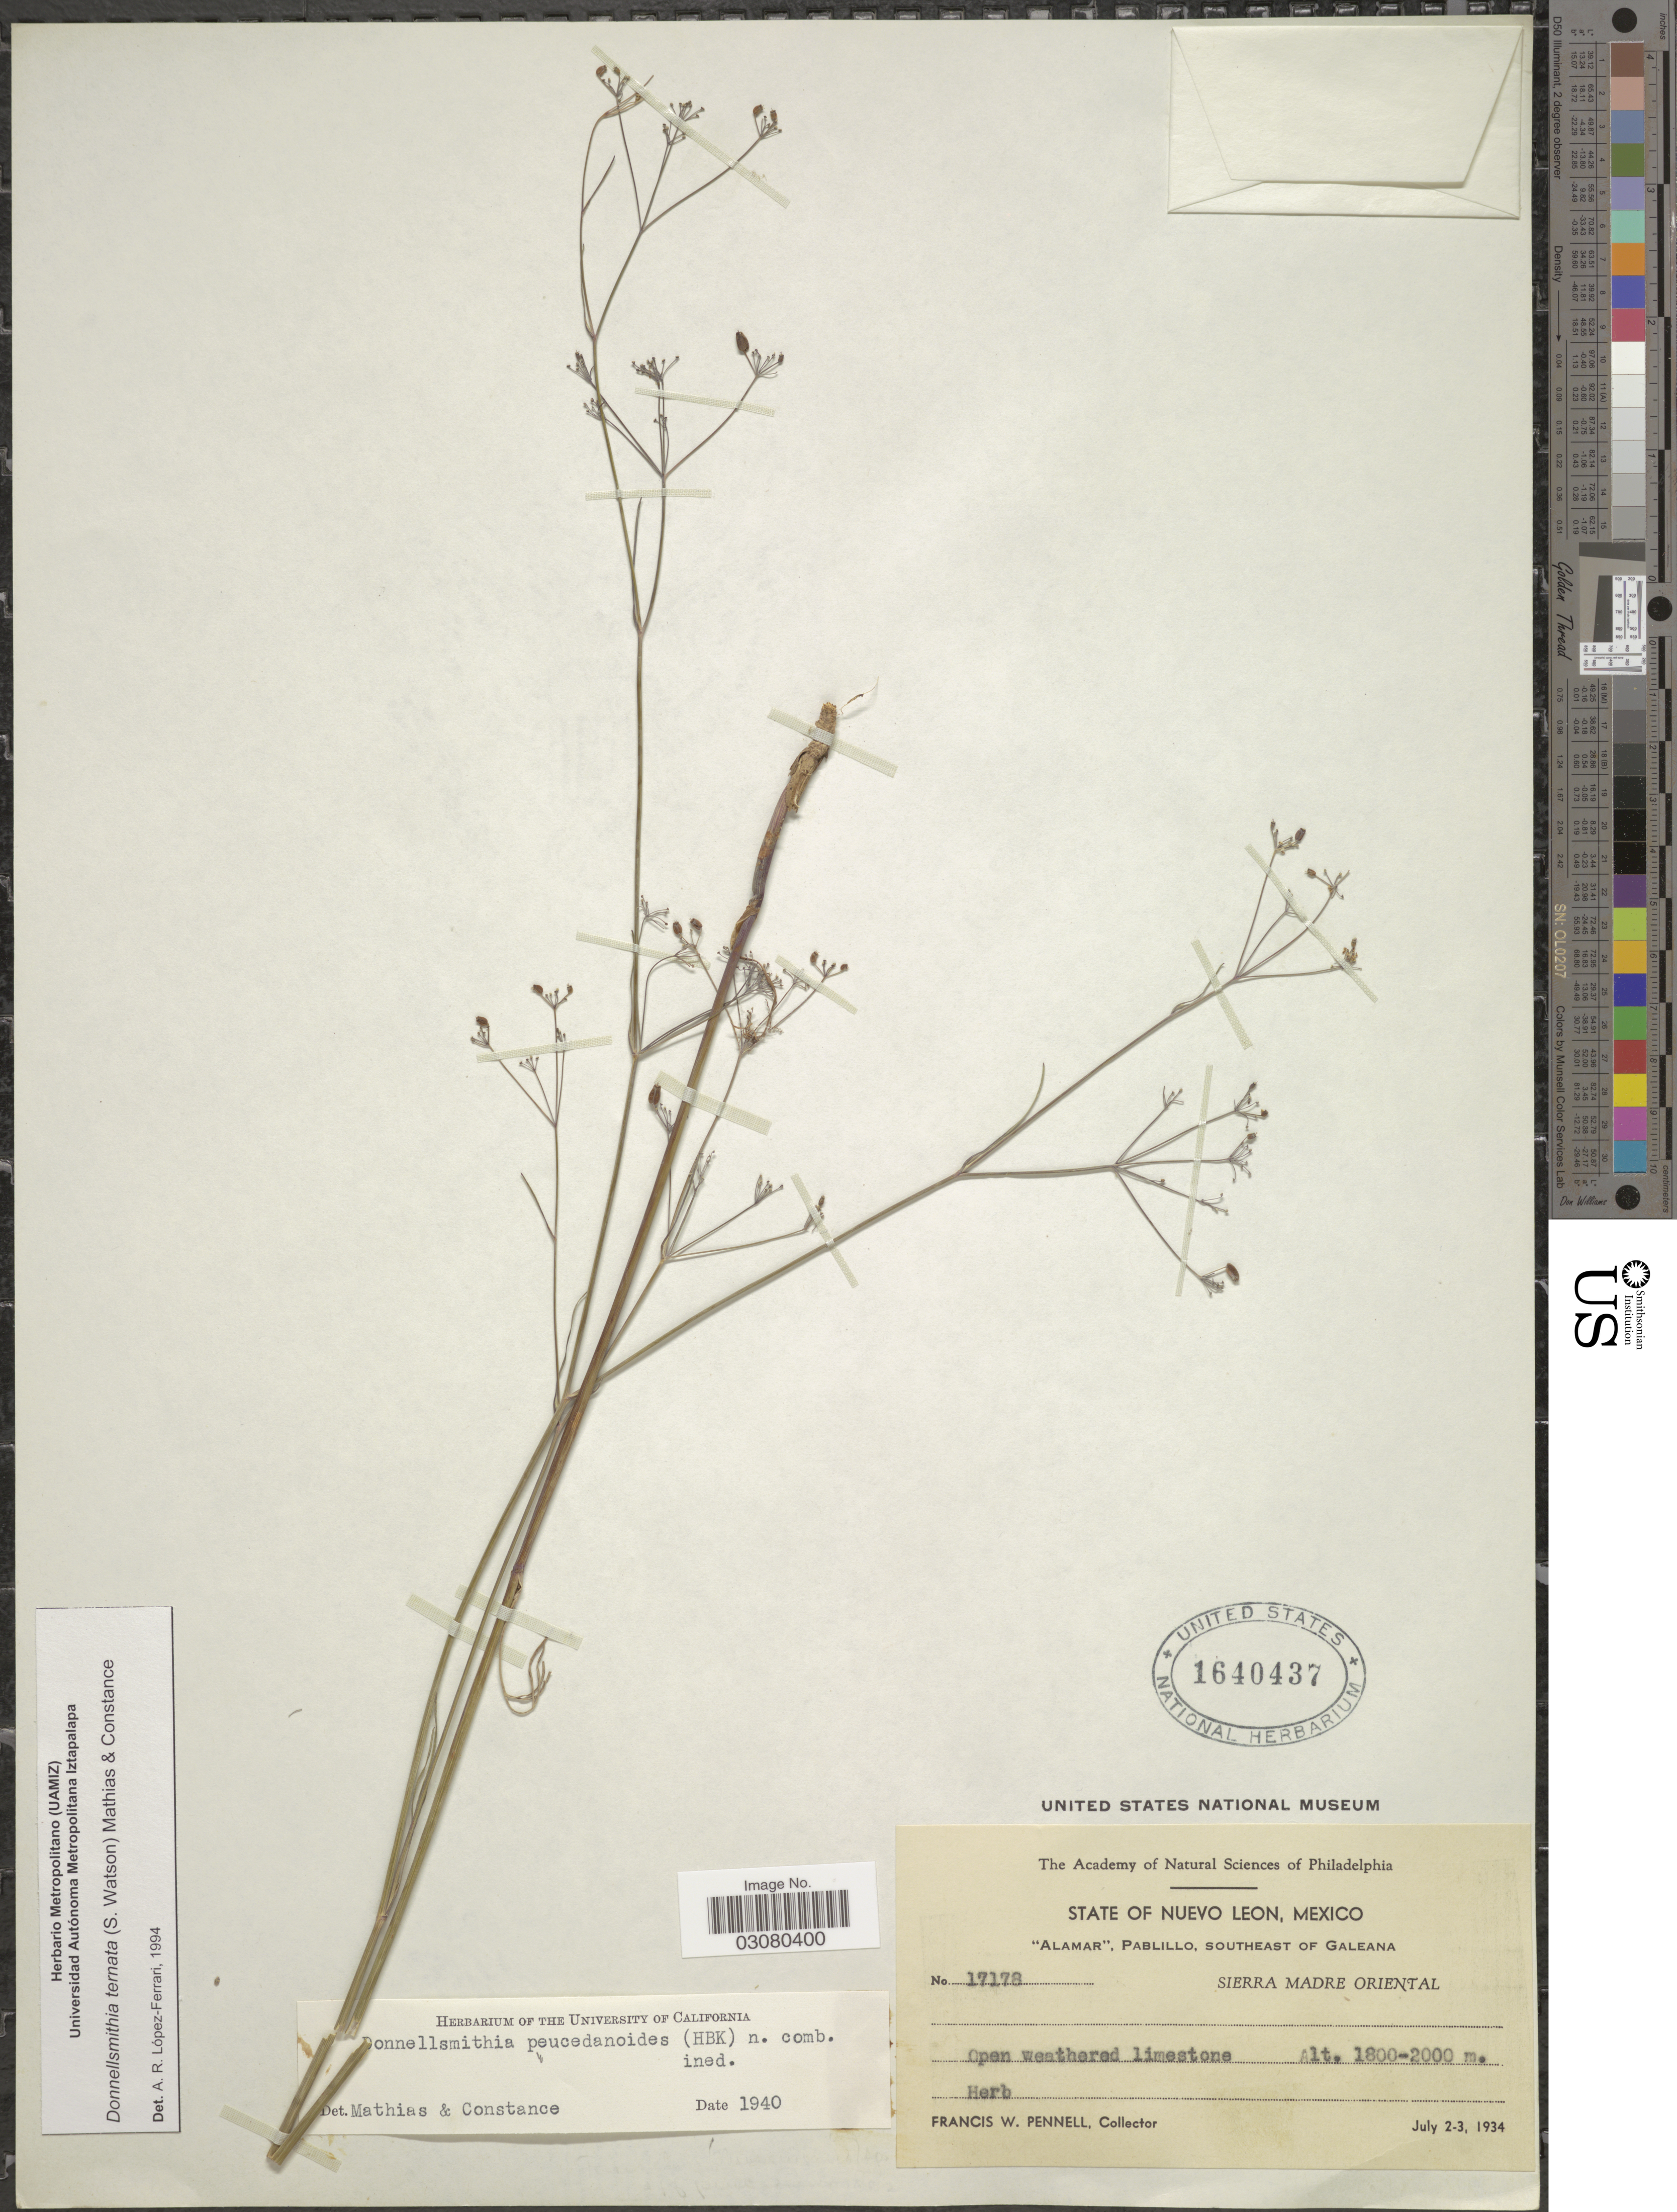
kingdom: Plantae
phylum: Tracheophyta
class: Magnoliopsida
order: Apiales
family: Apiaceae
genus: Donnellsmithia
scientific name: Donnellsmithia ternata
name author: (S. Watson) Mathias & Constance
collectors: F. W. Pennell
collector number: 17178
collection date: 1934-07-02/1934-07-03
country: Mexico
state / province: Nuevo León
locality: Alamar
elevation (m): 1800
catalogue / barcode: US 1640437